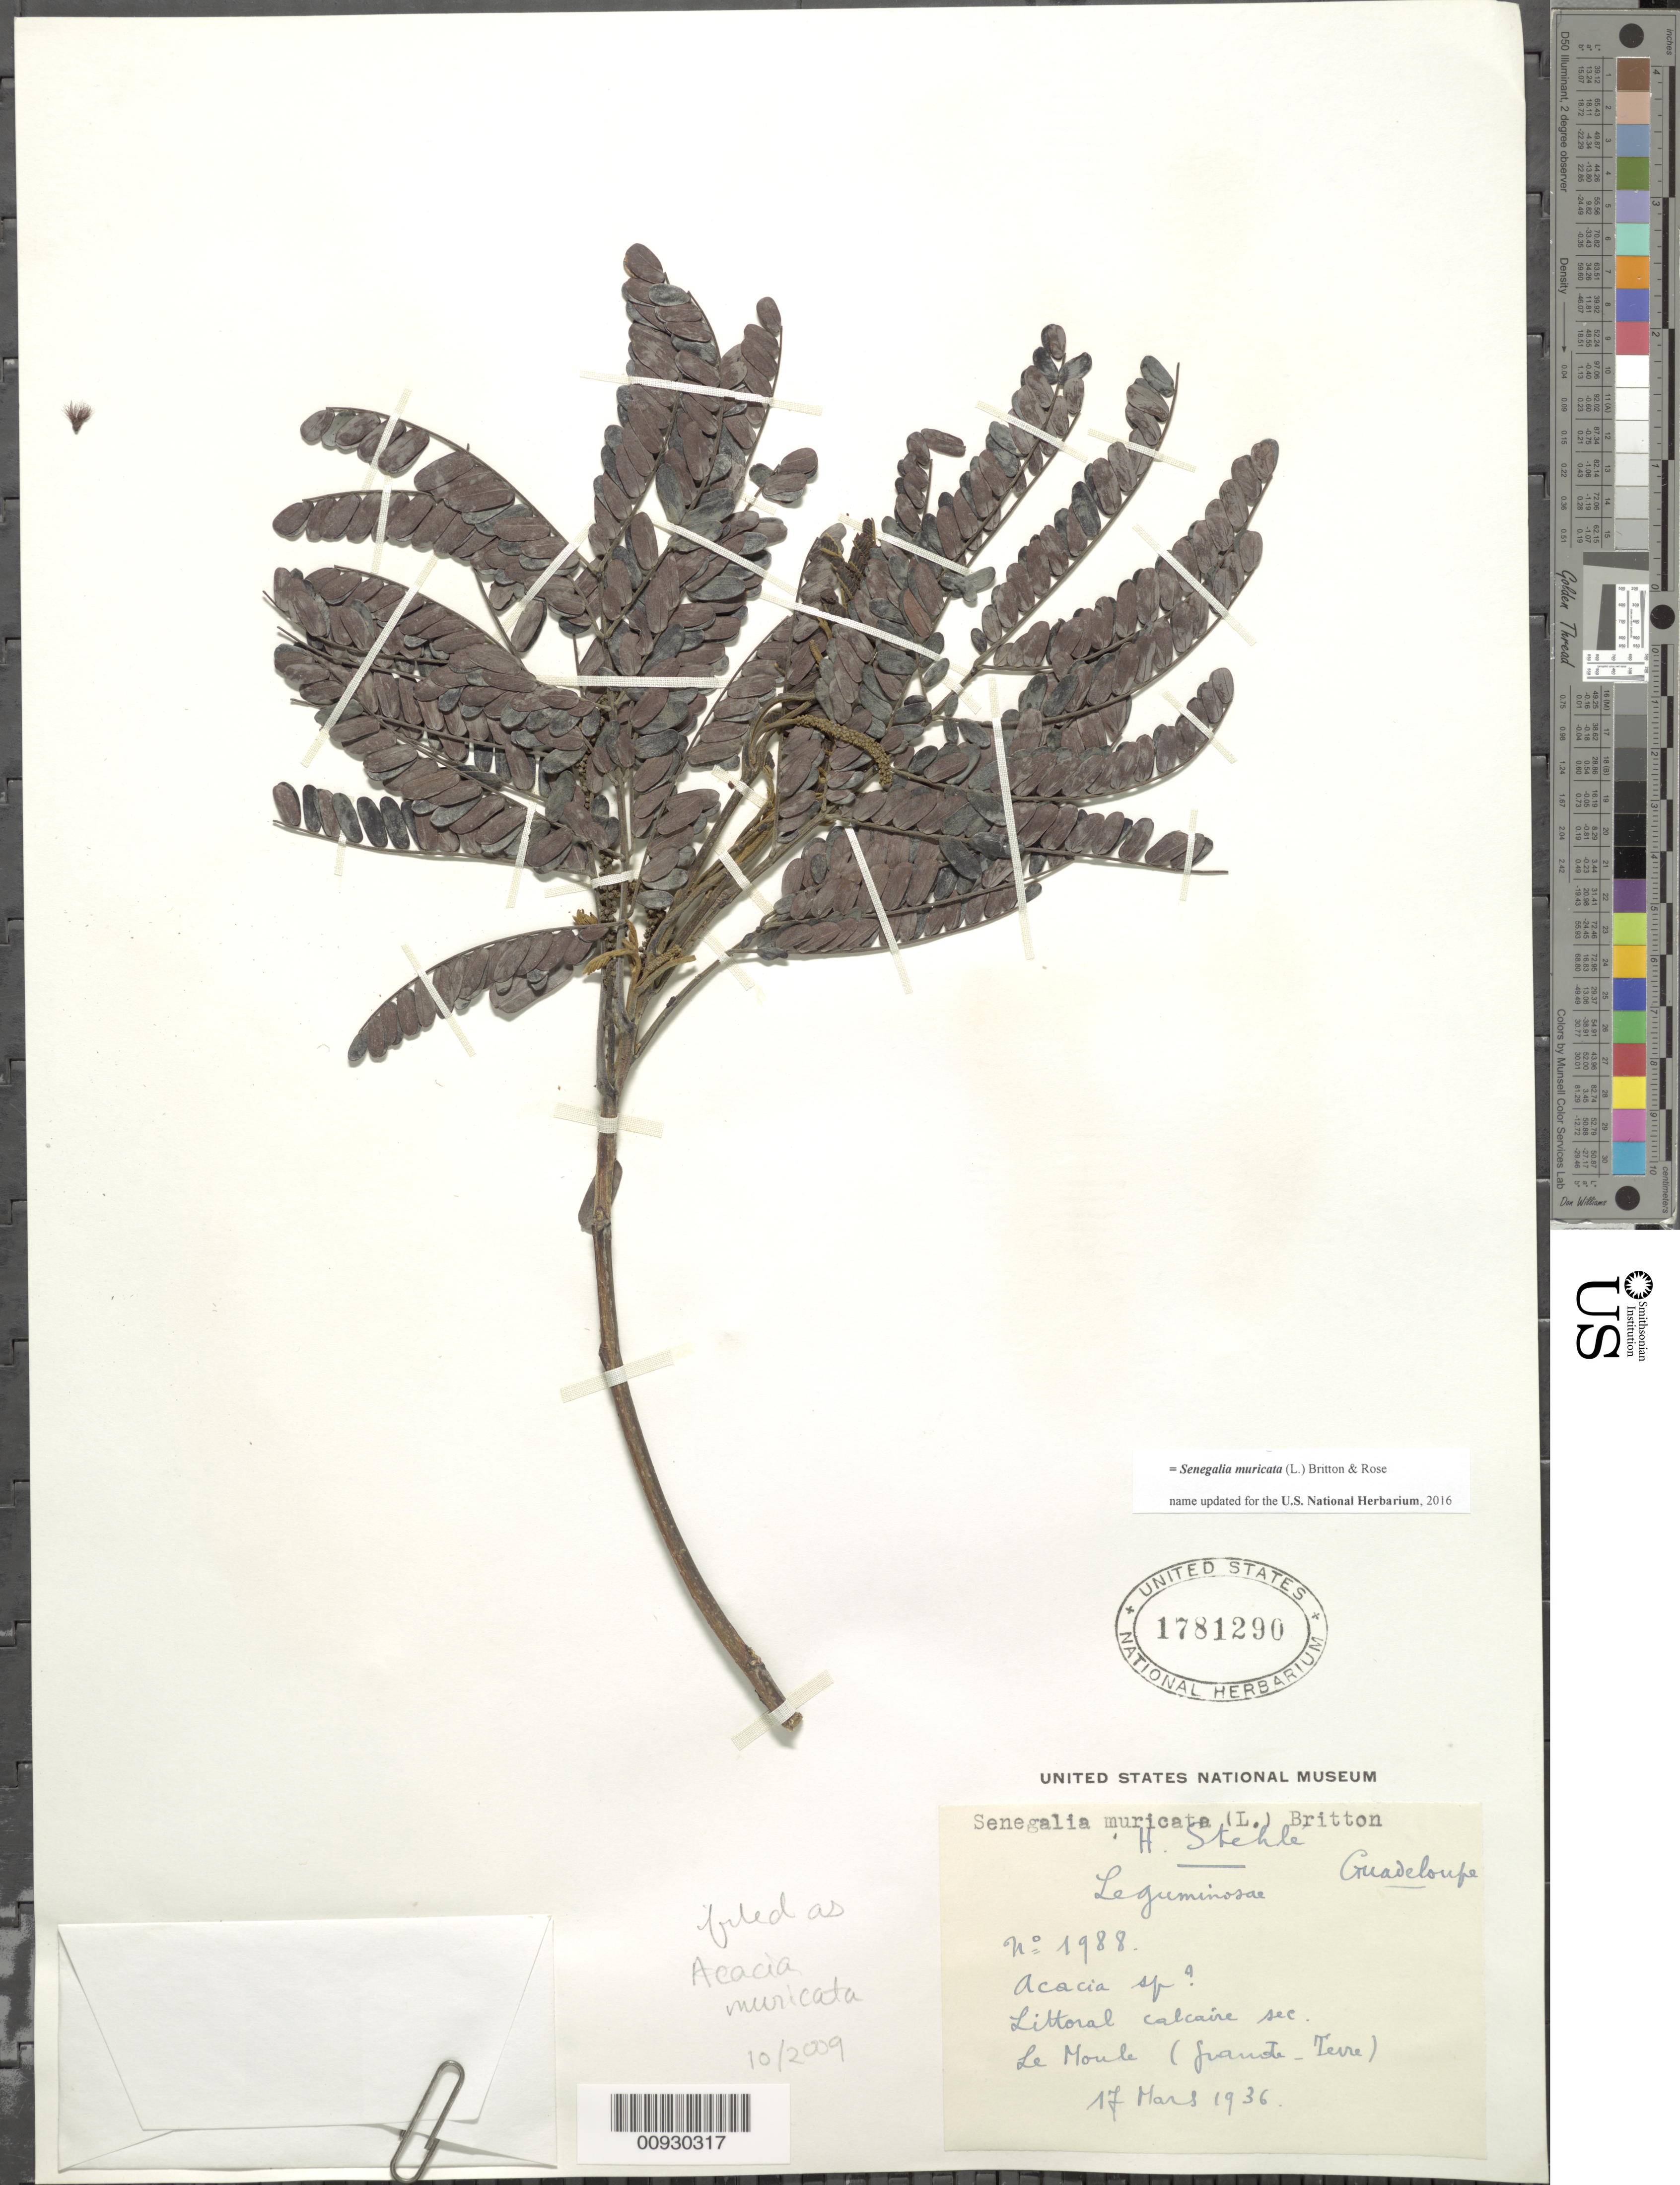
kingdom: Plantae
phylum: Tracheophyta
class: Magnoliopsida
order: Fabales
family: Fabaceae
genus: Parasenegalia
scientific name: Parasenegalia muricata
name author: (L.) Seigler & Ebinger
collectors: H. Stehlé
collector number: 1988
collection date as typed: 17 Mar 1936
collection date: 1936-03-17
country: Guadeloupe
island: Basse Terre [Guadeloupe]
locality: le Moule (Grande Terre)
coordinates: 0 N, 0 E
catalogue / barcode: US 1781290